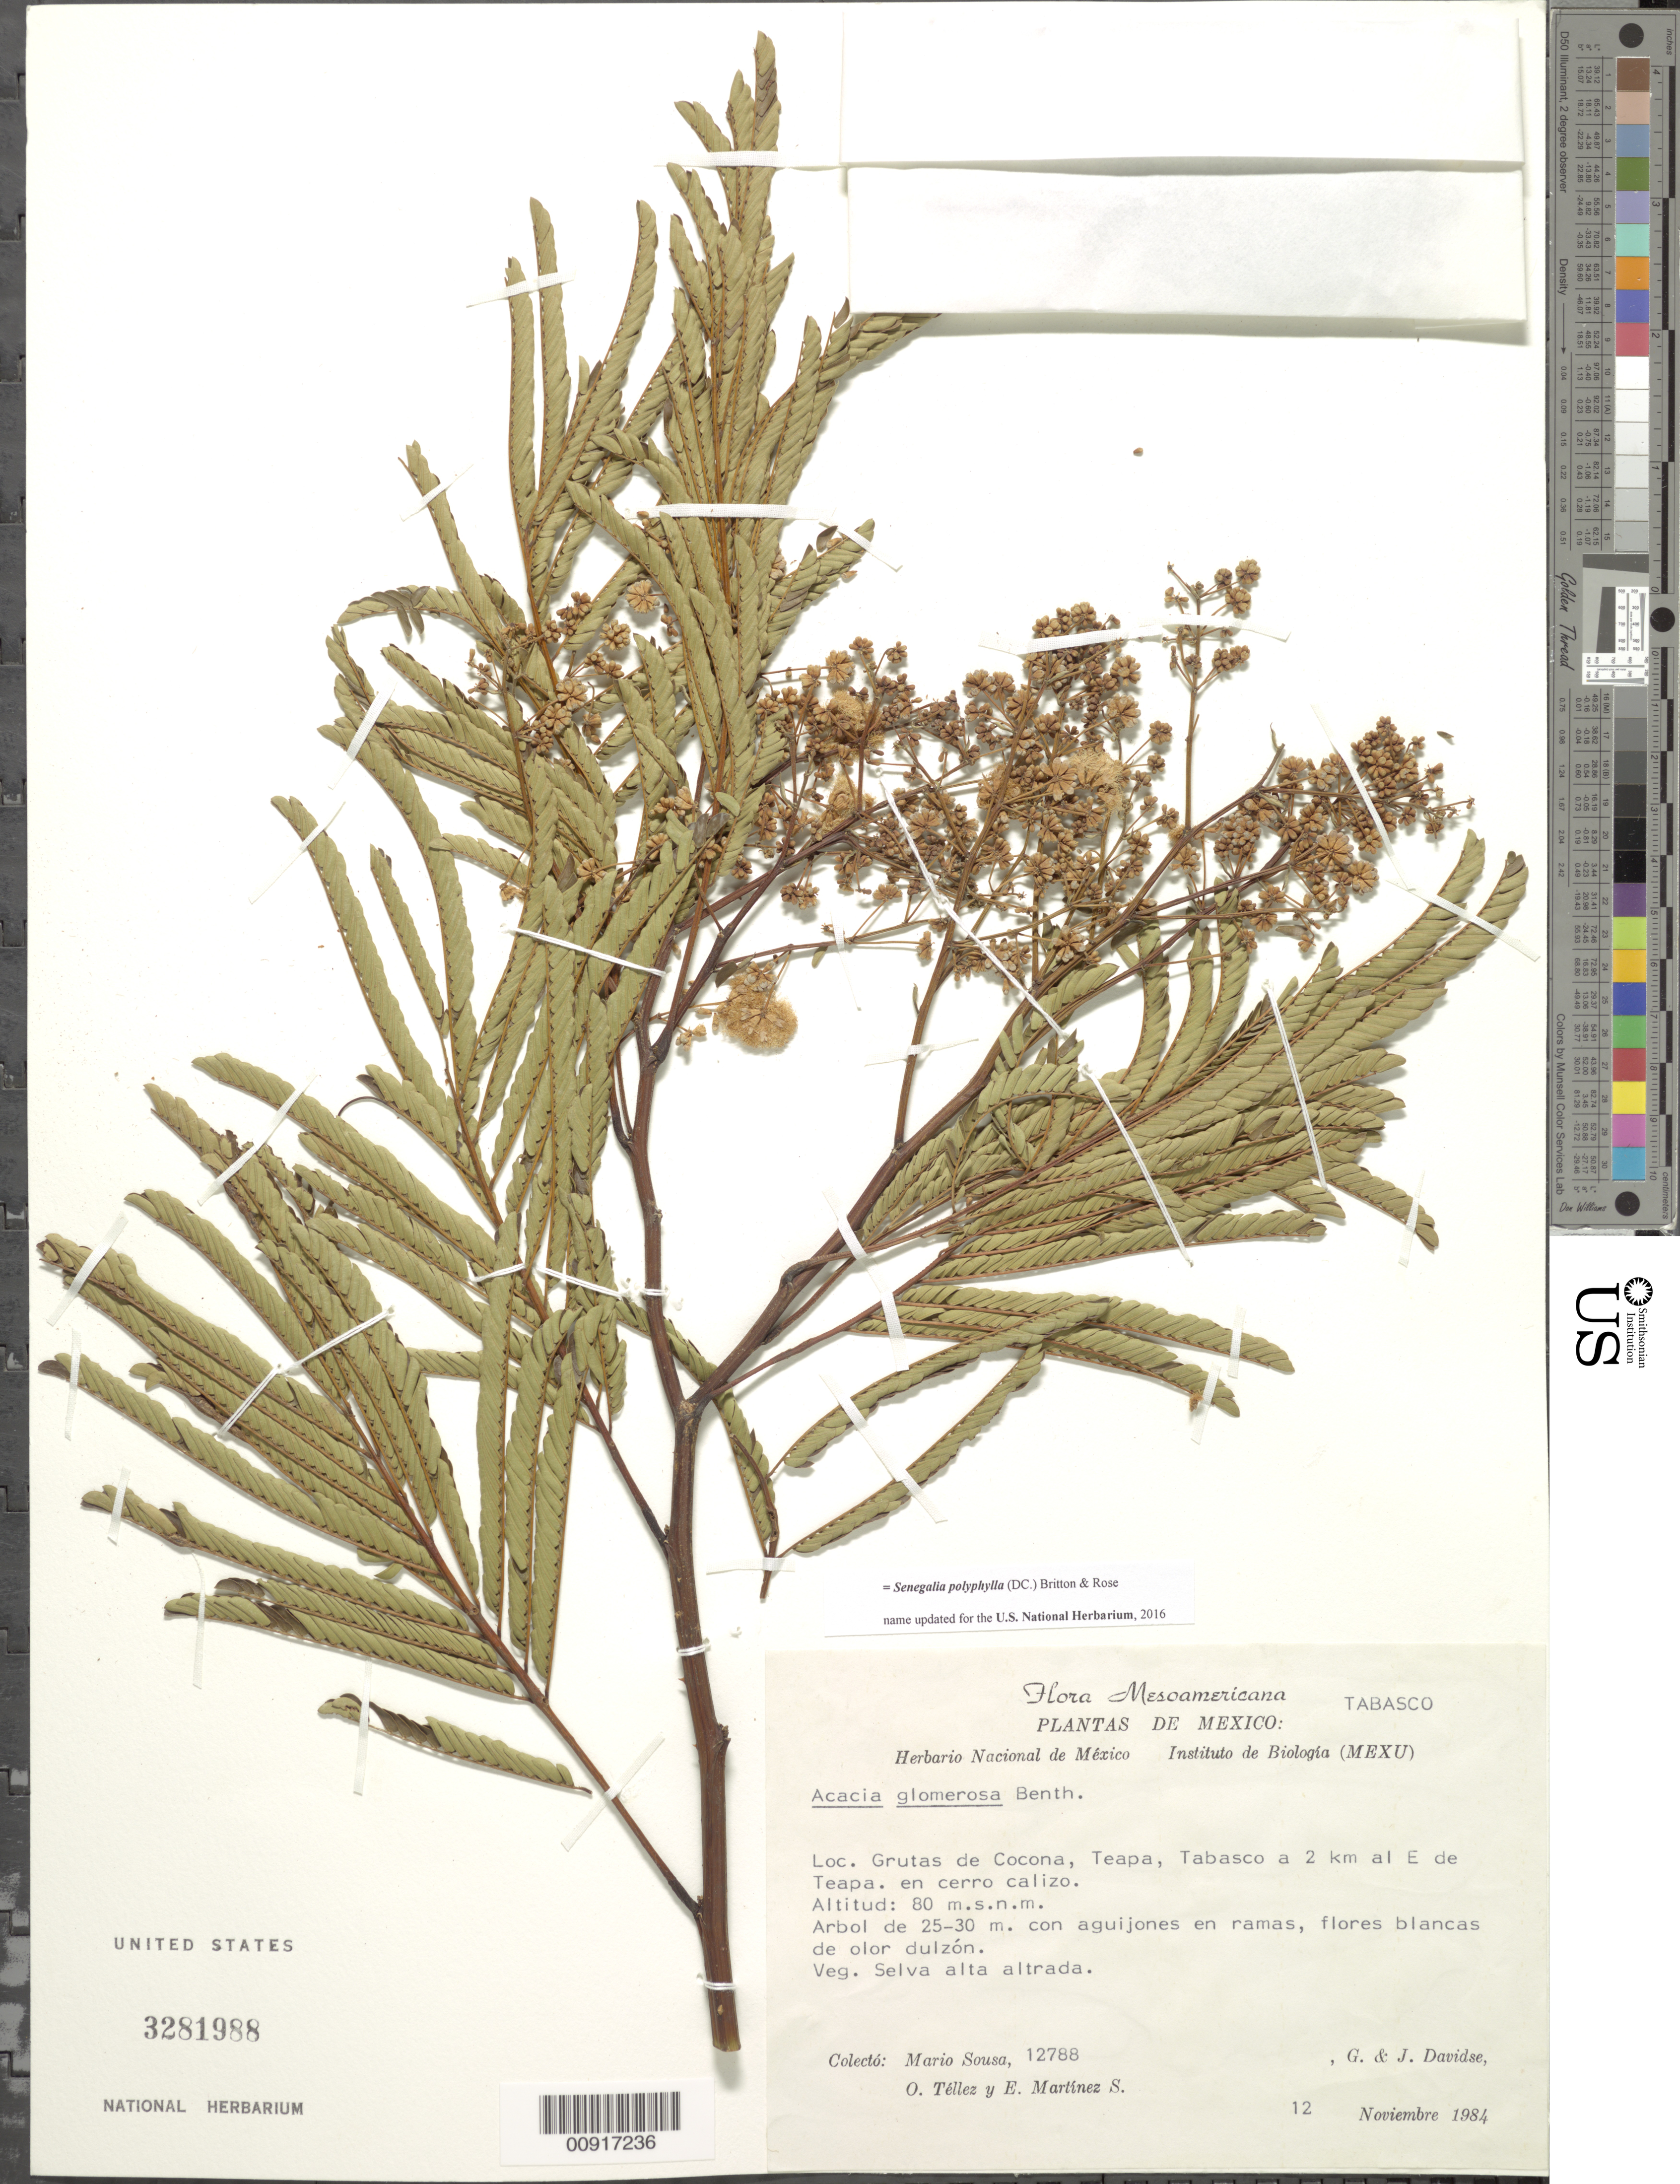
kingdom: Plantae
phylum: Tracheophyta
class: Magnoliopsida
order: Fabales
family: Fabaceae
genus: Senegalia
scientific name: Senegalia polyphylla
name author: (DC.) Britton & Rose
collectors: M. Sousa S., G. Davidse, J. Davidse, O. Téllez V. & E. M. Martínez S.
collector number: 12788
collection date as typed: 12 Nov 1984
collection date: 1984-11-12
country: Mexico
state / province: Tabasco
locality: Grutas de Cocona, Teapa, Tabasco a 2 km al E de Teapa.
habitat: Selva alta altrada. En cerro calizo.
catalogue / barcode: US 3281988